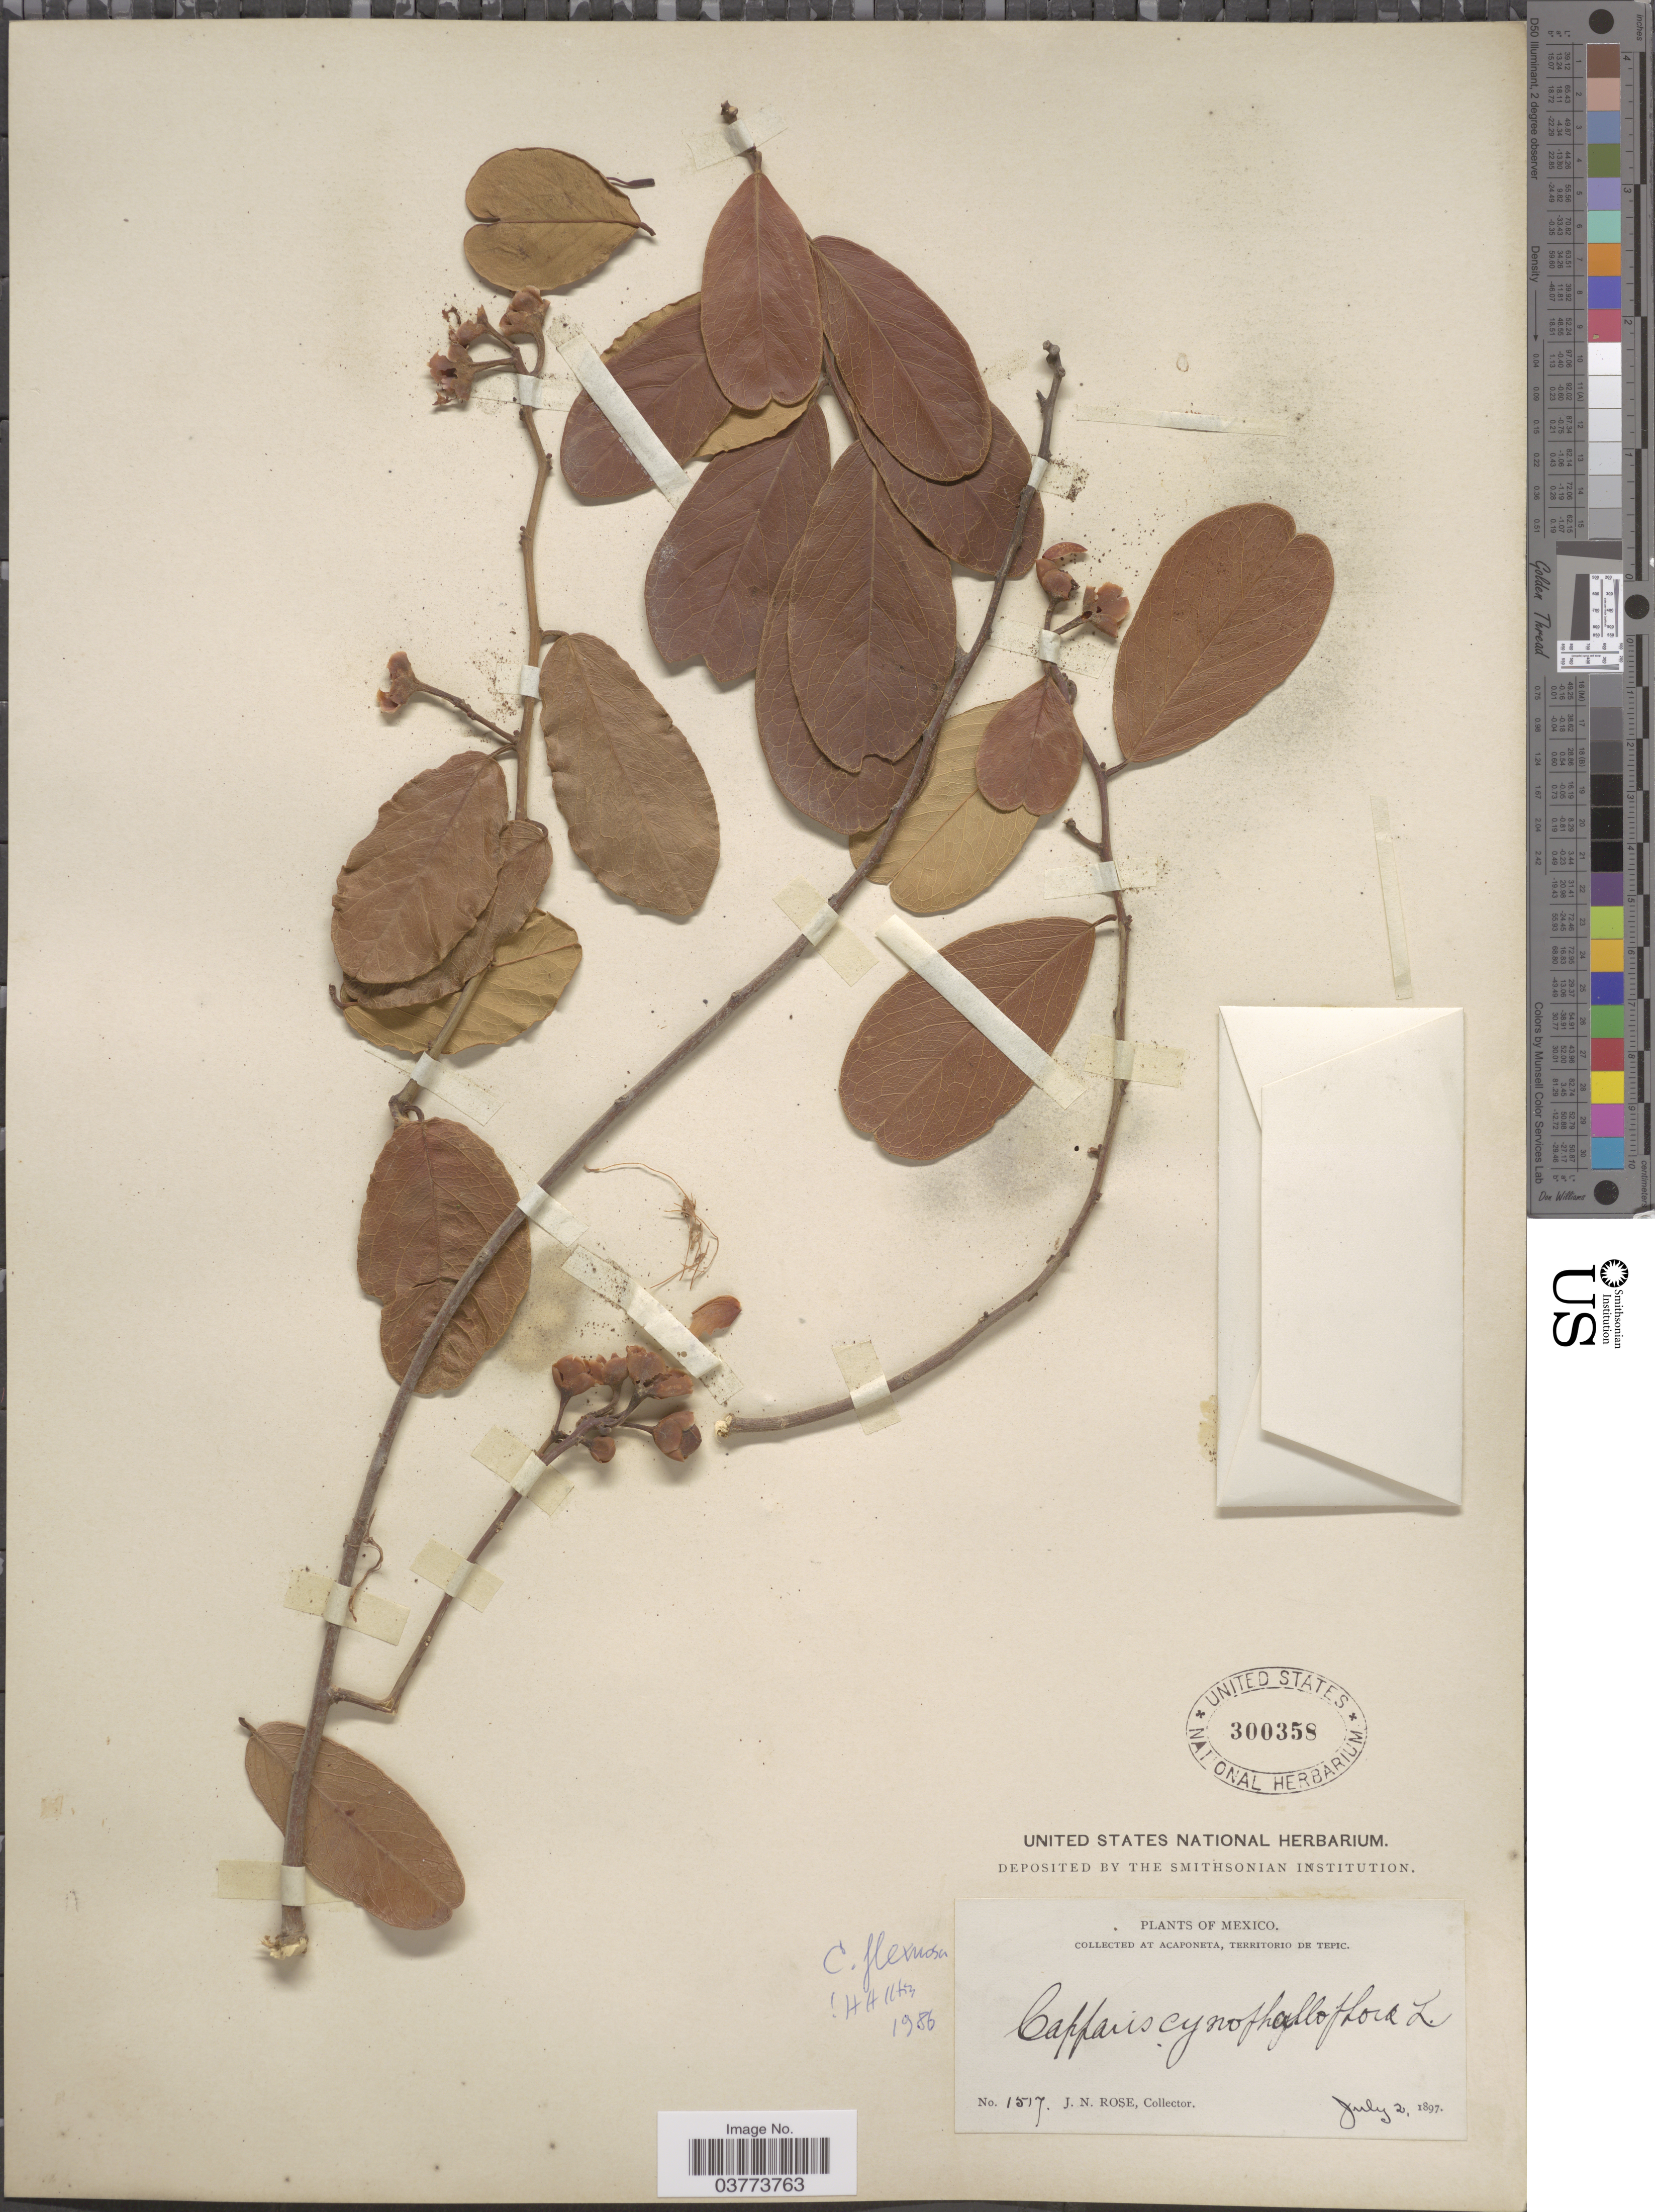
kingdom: Plantae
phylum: Tracheophyta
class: Magnoliopsida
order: Brassicales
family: Capparaceae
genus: Cynophalla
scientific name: Cynophalla flexuosa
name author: (L.) J. Presl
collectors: J. N. Rose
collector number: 1517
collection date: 1897-07-02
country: Mexico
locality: Acaponeta, Territorio de Tepic.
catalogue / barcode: US 300358